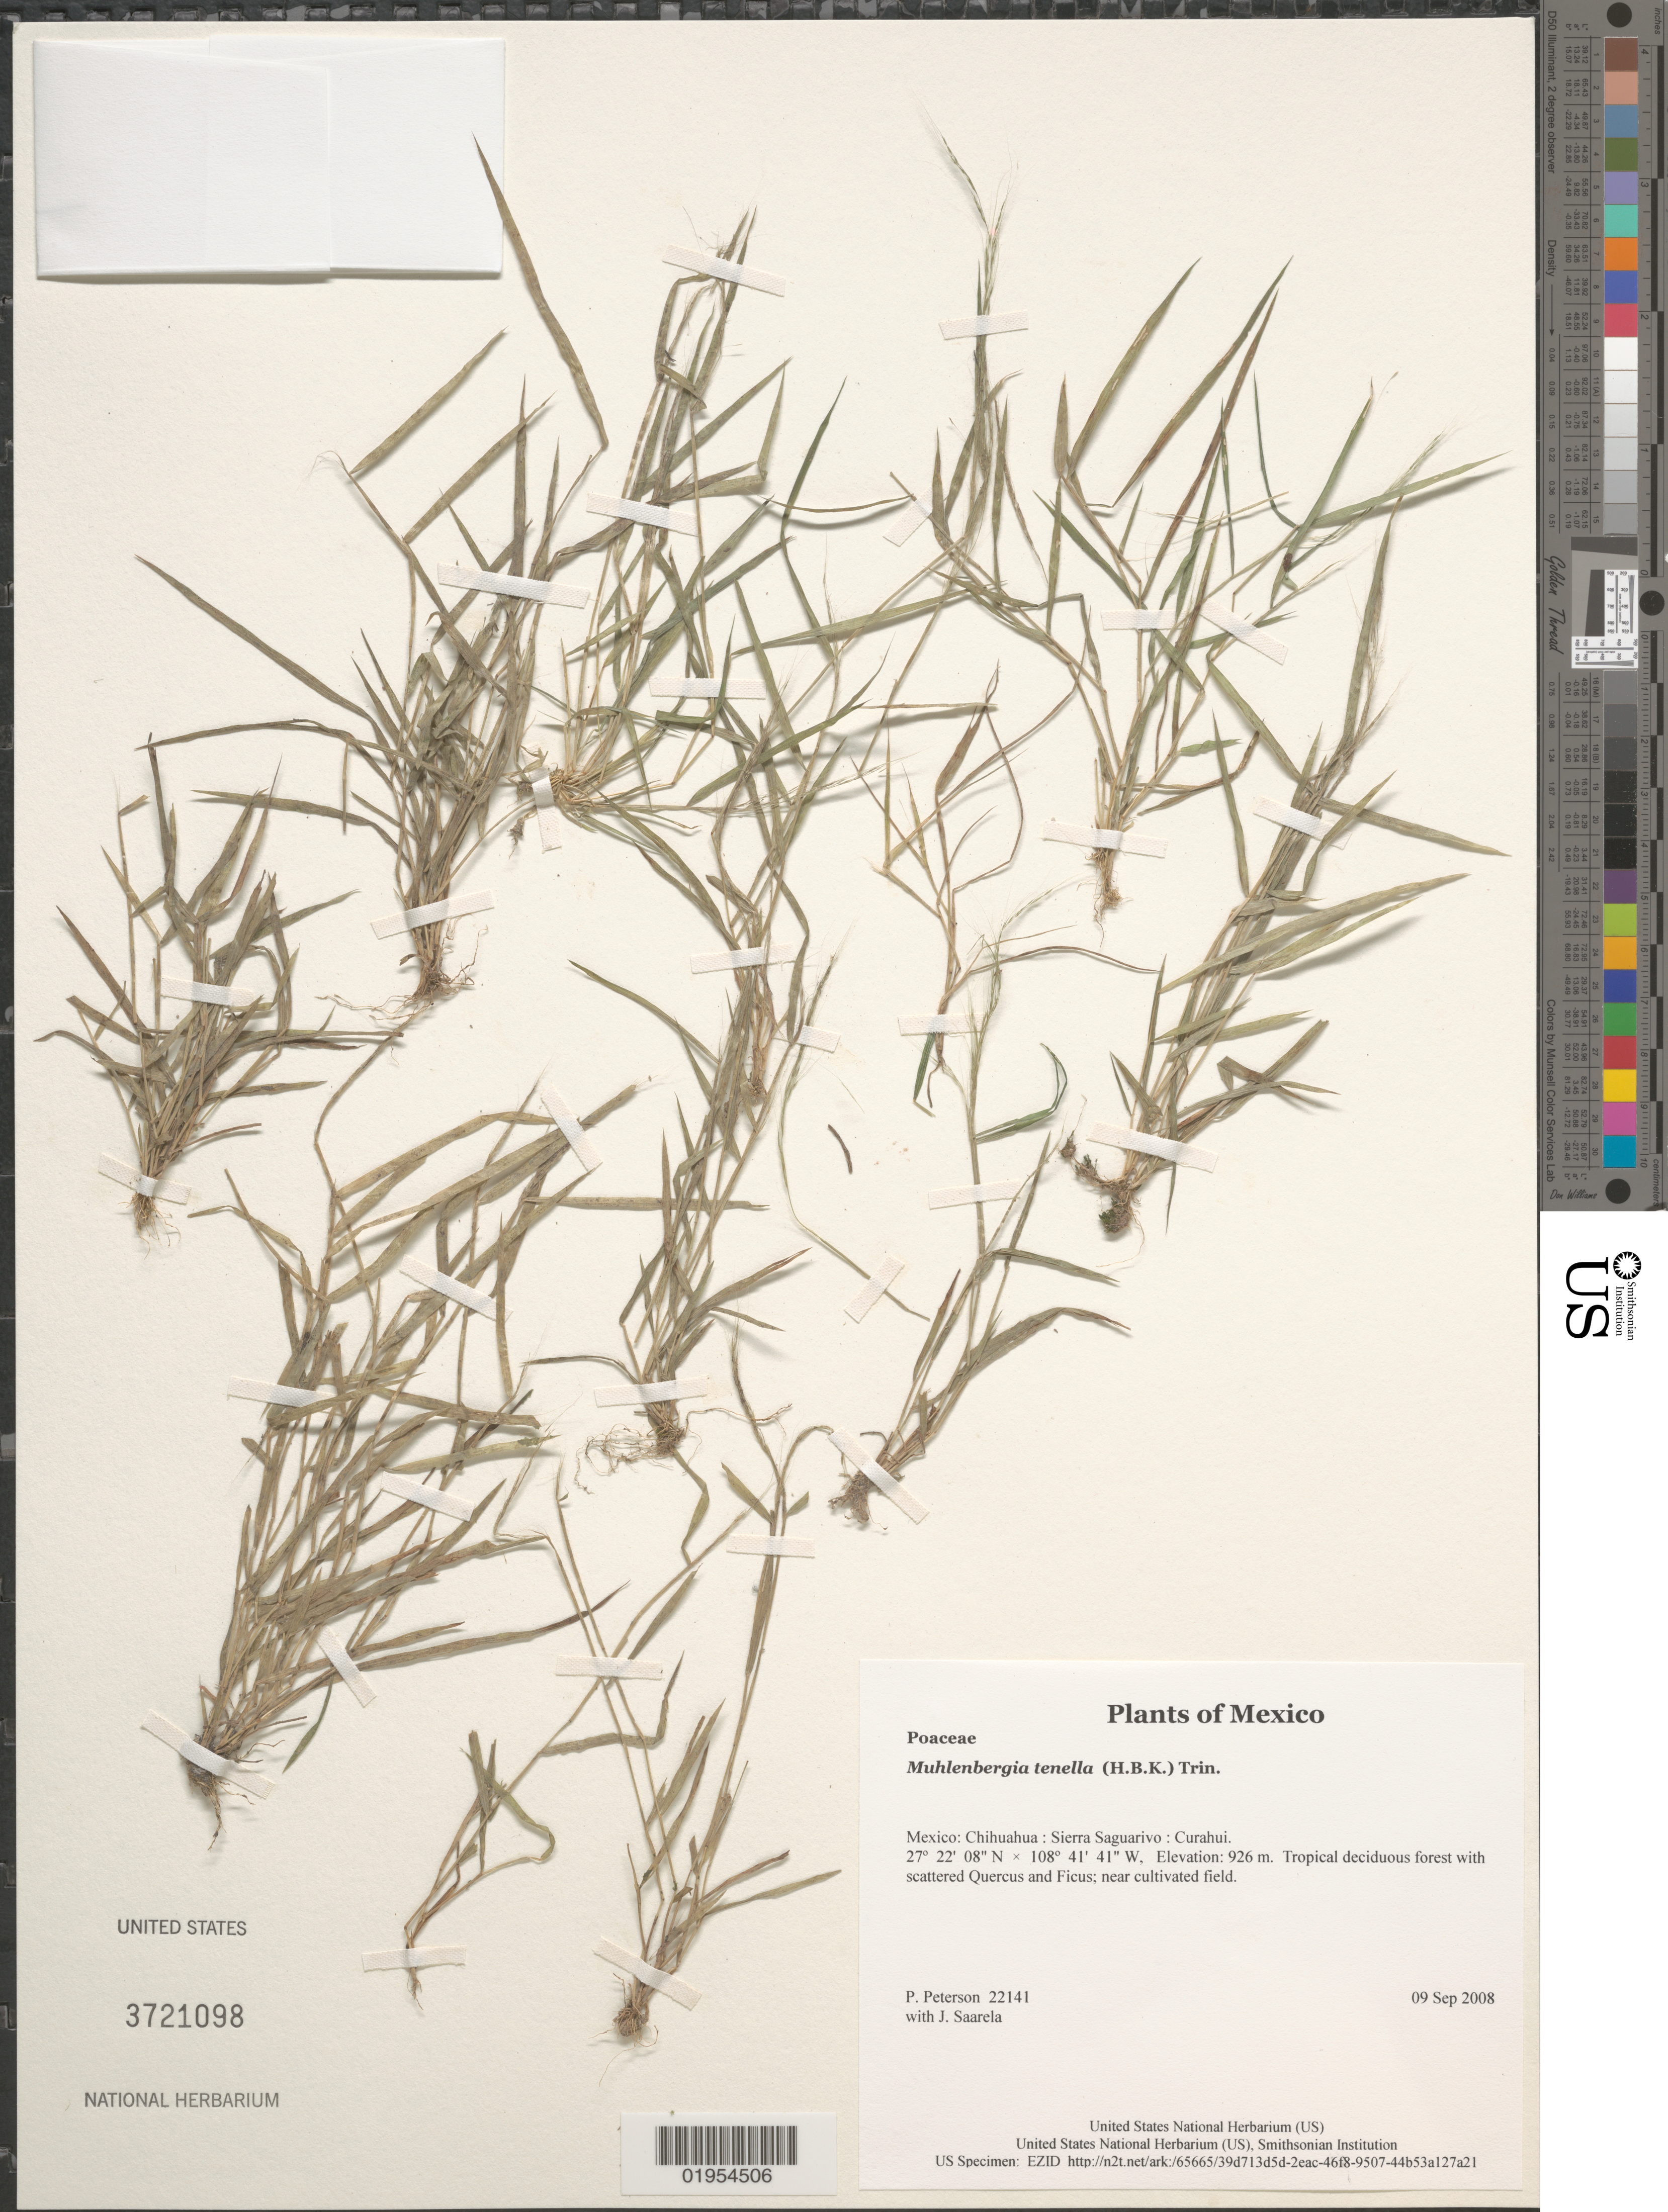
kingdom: Plantae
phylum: Tracheophyta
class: Liliopsida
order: Poales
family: Poaceae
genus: Muhlenbergia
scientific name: Muhlenbergia tenella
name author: (Kunth) Trin.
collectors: P. M. Peterson & J. Saarela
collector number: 22141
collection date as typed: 09 Sep 2008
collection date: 2008-09-09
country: Mexico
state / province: Chihuahua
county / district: Sierra Saguarivo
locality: Curahui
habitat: Tropical deciduous forest with scattered Quercus and Ficus; near cultivated field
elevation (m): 926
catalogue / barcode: US 3721098